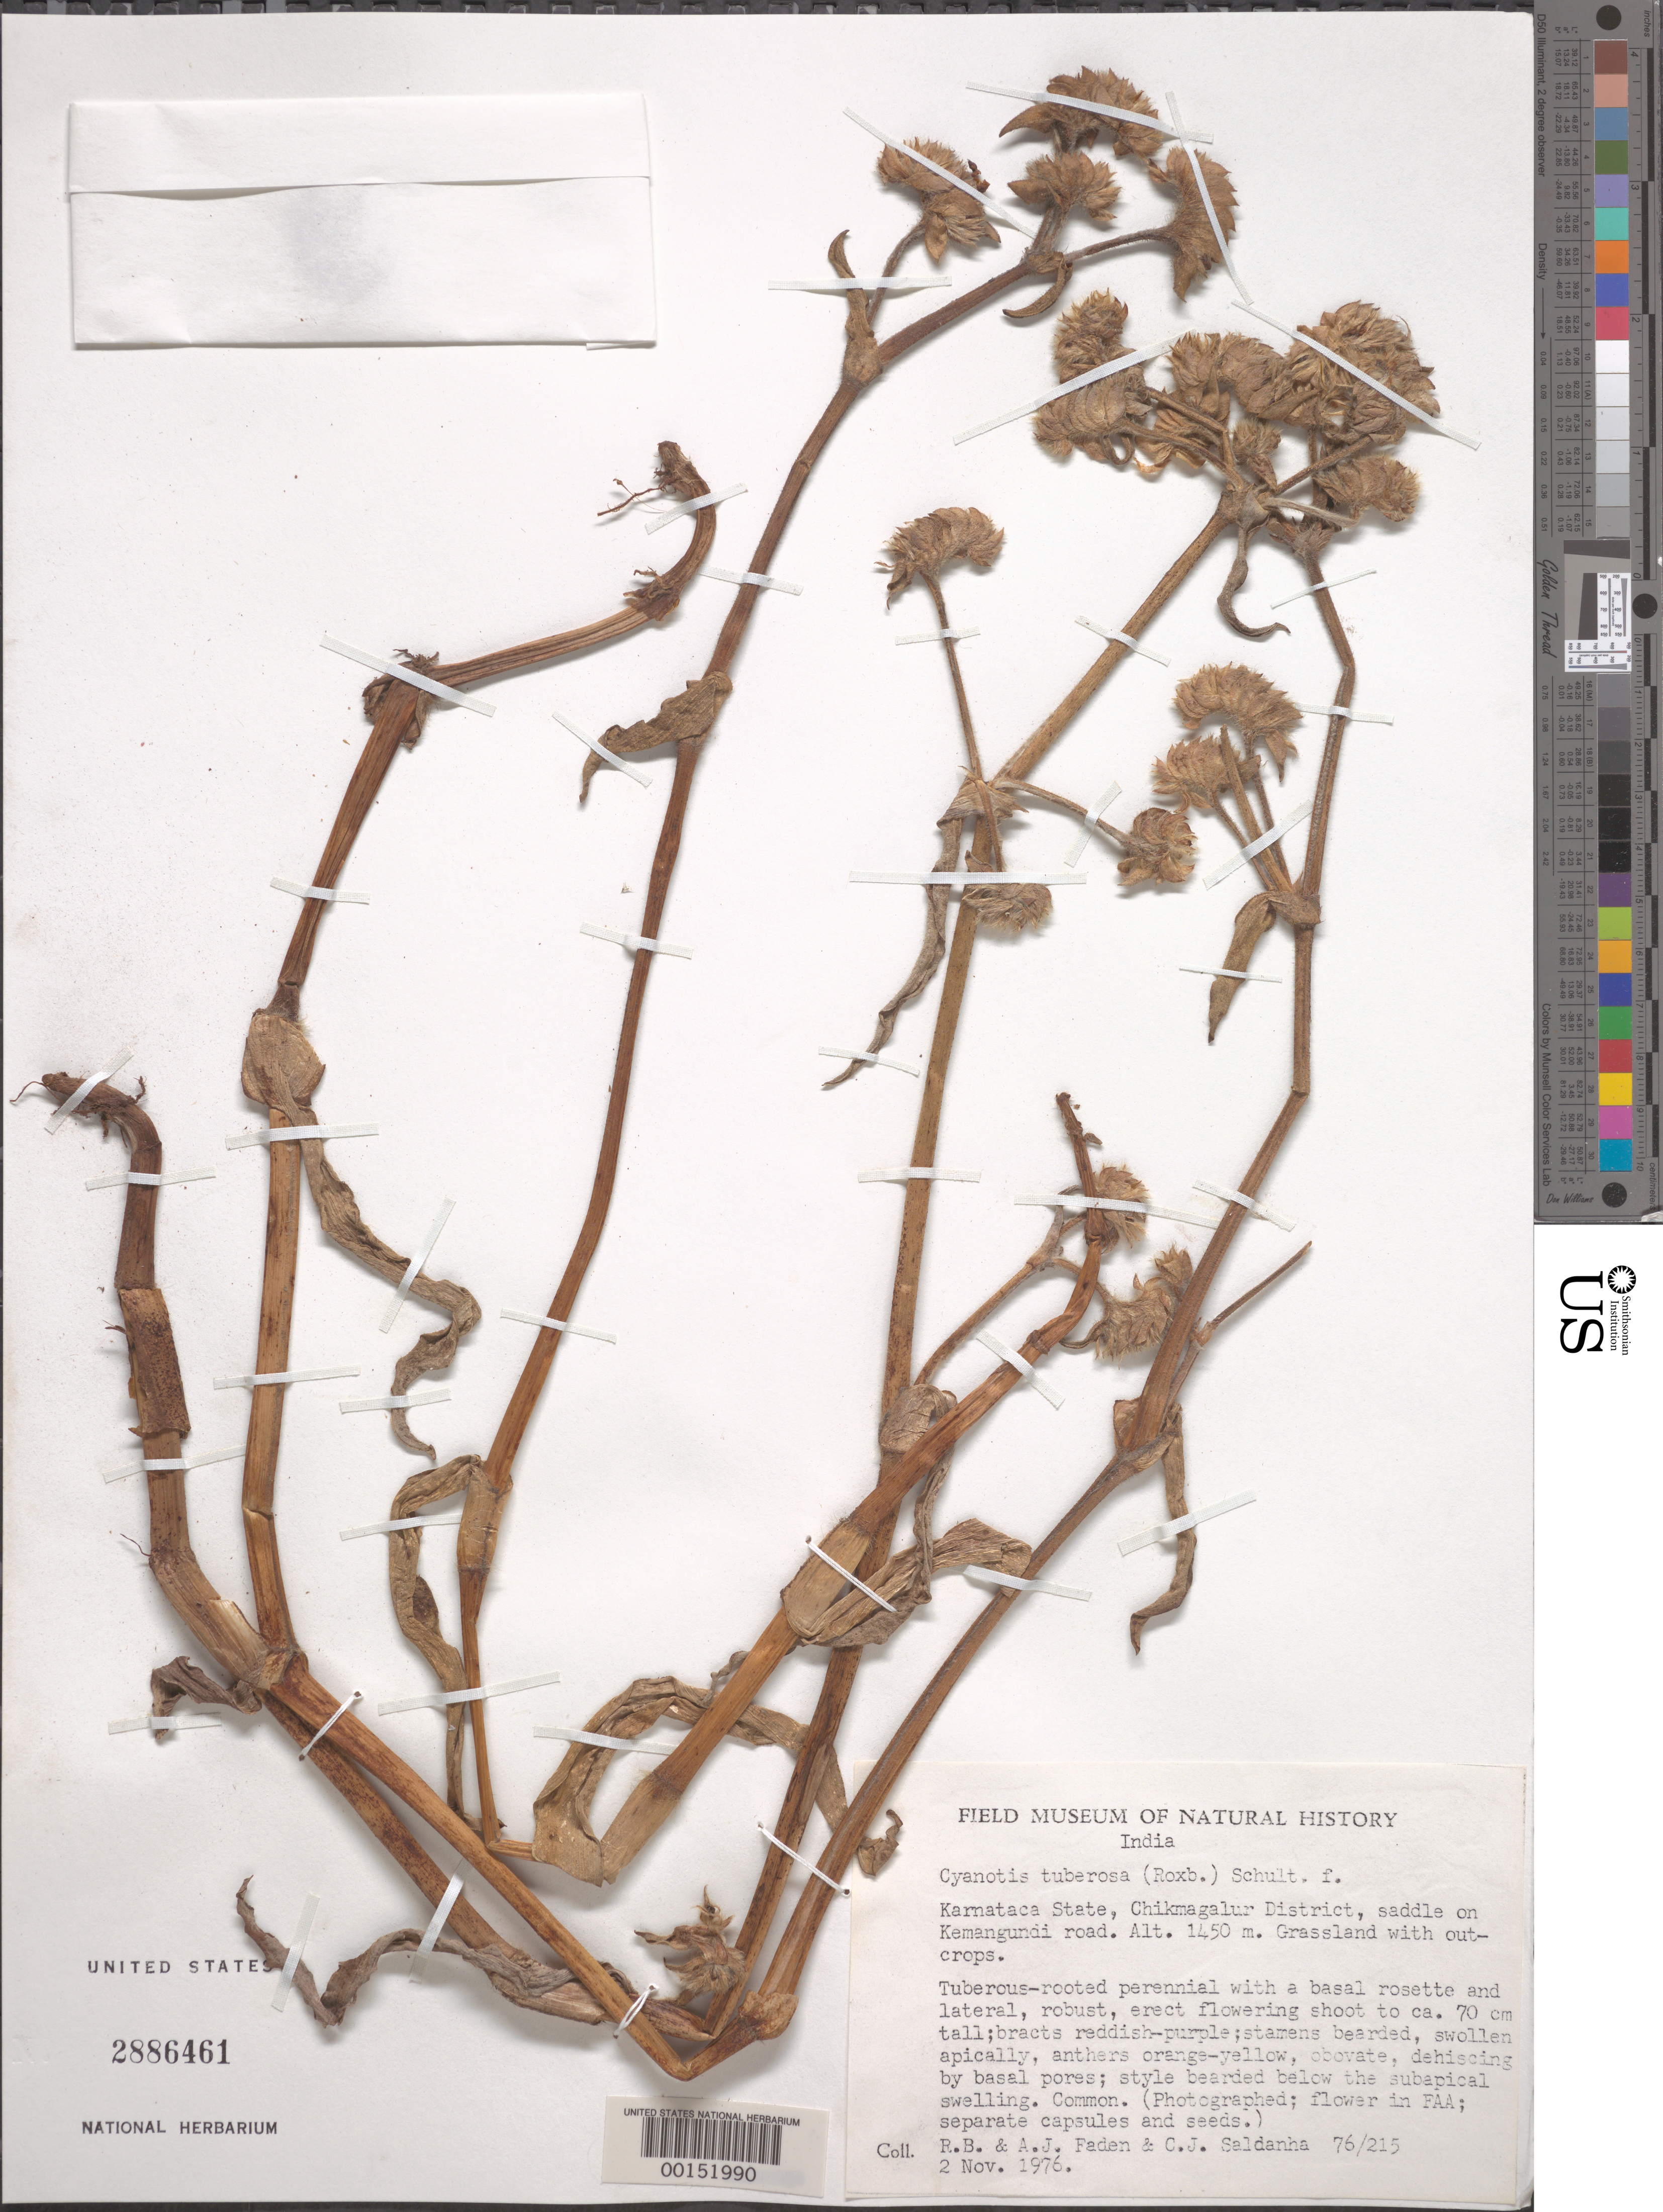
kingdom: Plantae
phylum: Tracheophyta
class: Liliopsida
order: Commelinales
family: Commelinaceae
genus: Cyanotis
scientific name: Cyanotis tuberosa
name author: (Roxb.) Schult. & Schult. f.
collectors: R. B. Faden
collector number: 76/215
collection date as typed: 02 Nov 1976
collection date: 1976-11-02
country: India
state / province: Karnataka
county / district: Chikmagalur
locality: Kemangundi road, mysore state [mysore state = karnataka.]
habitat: Grassland with outcrops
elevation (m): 1450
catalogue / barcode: US 2886461